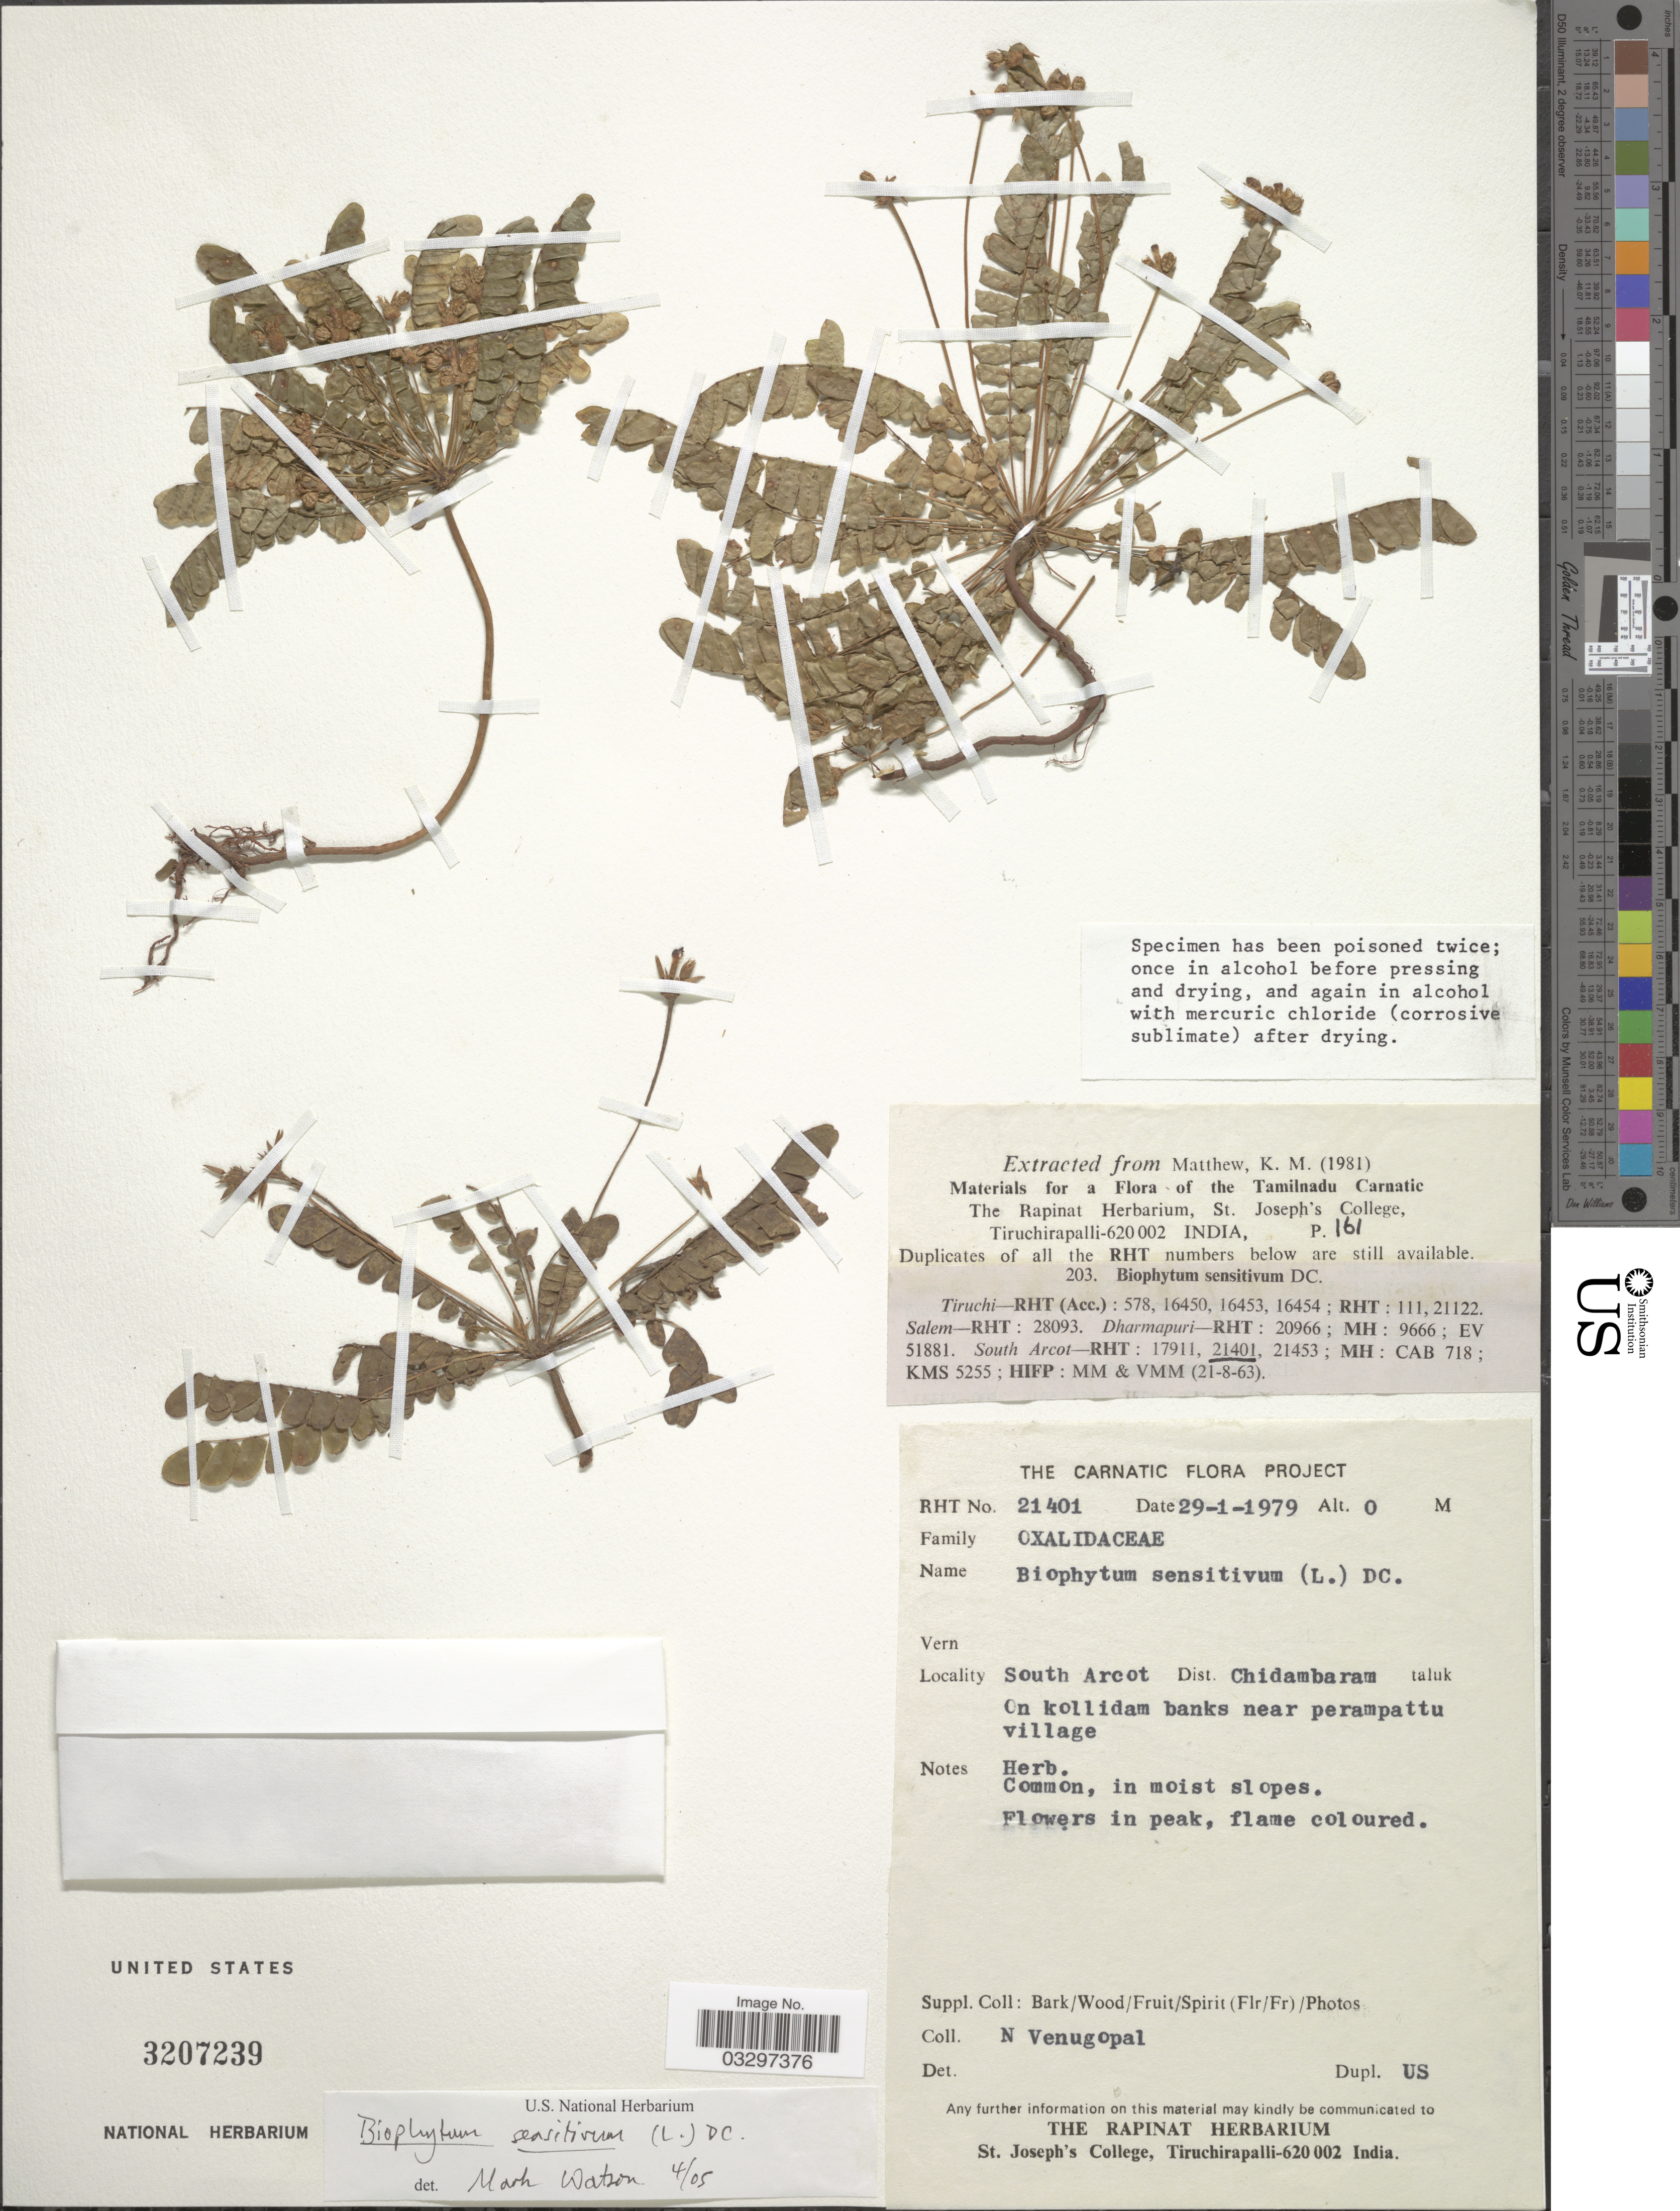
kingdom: Plantae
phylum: Tracheophyta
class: Magnoliopsida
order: Oxalidales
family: Oxalidaceae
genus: Biophytum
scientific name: Biophytum sensitivum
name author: (L.) DC.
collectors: N. Venugopal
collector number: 21401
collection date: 1979-01-29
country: India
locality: South Arcot Dist. Chidambaram taluk. On kollidam banks near perampattu village.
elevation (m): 0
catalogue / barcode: US 3207239